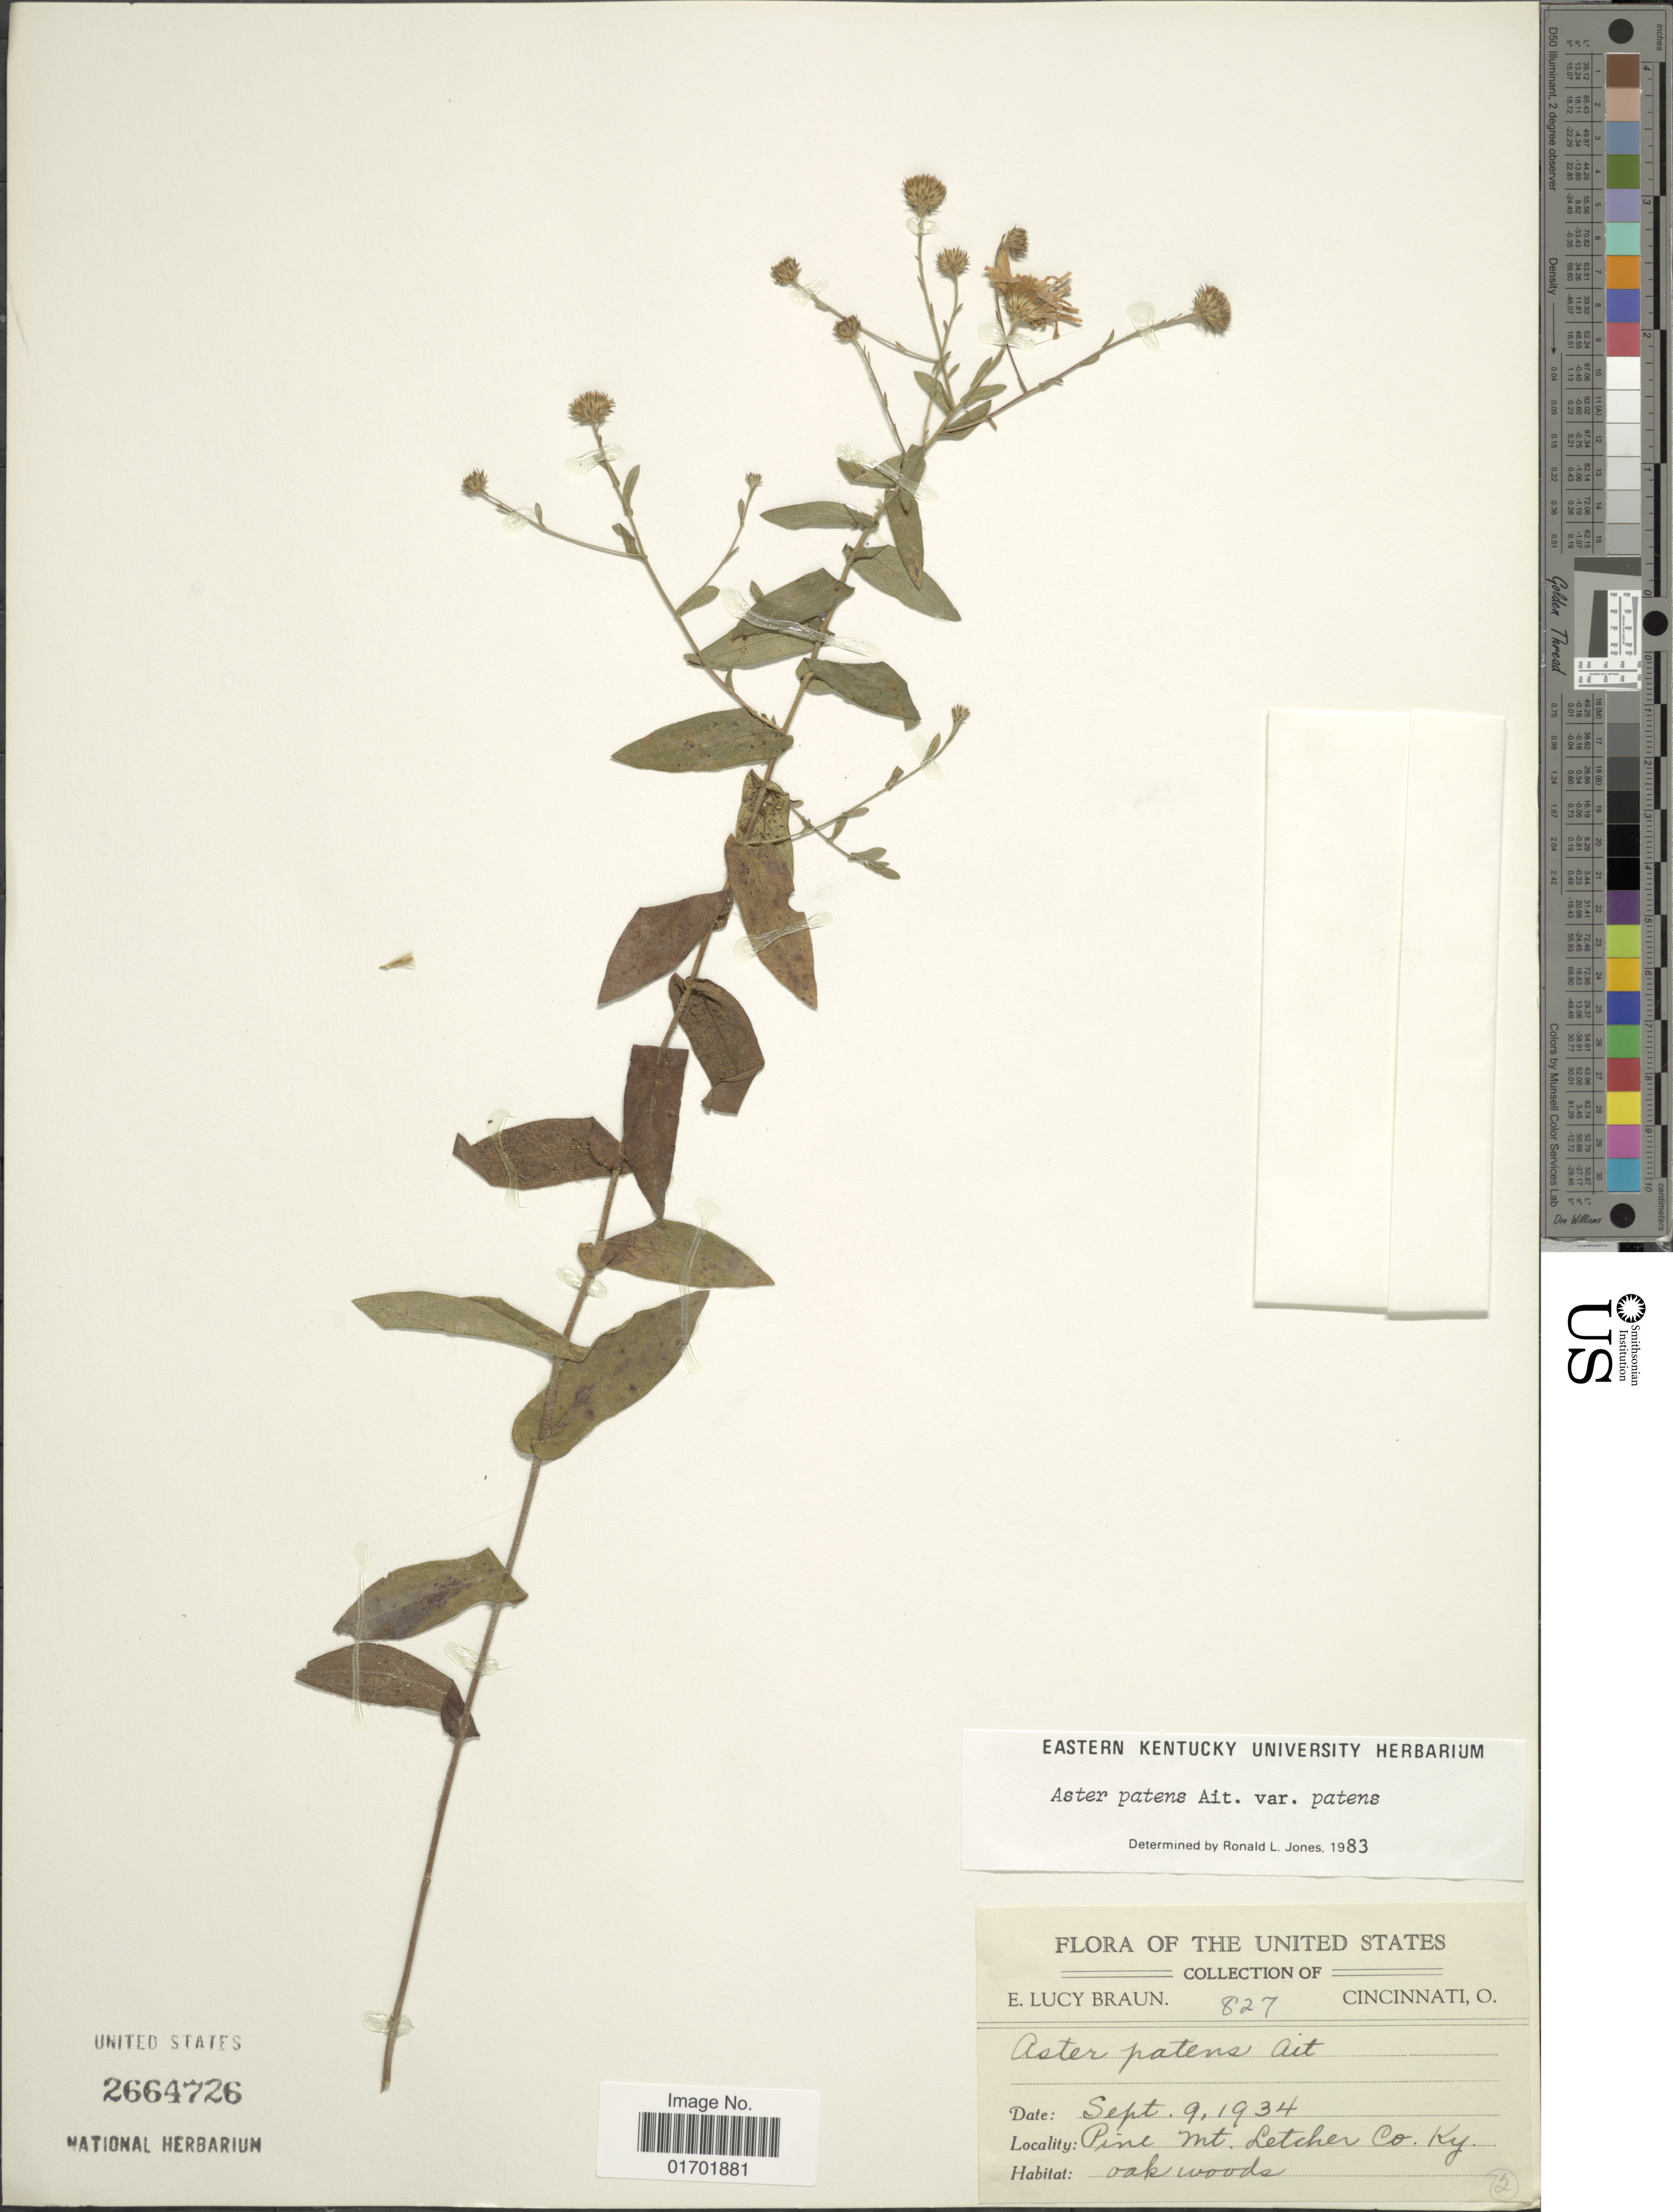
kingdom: Plantae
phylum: Tracheophyta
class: Magnoliopsida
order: Asterales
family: Asteraceae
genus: Symphyotrichum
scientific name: Symphyotrichum patens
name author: (Aiton) G.L. Nesom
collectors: E. L. Braun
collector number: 827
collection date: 1934-09-09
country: United States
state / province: Kentucky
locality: The United States, Pine Mt. Letcher Co.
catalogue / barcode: US 2664726